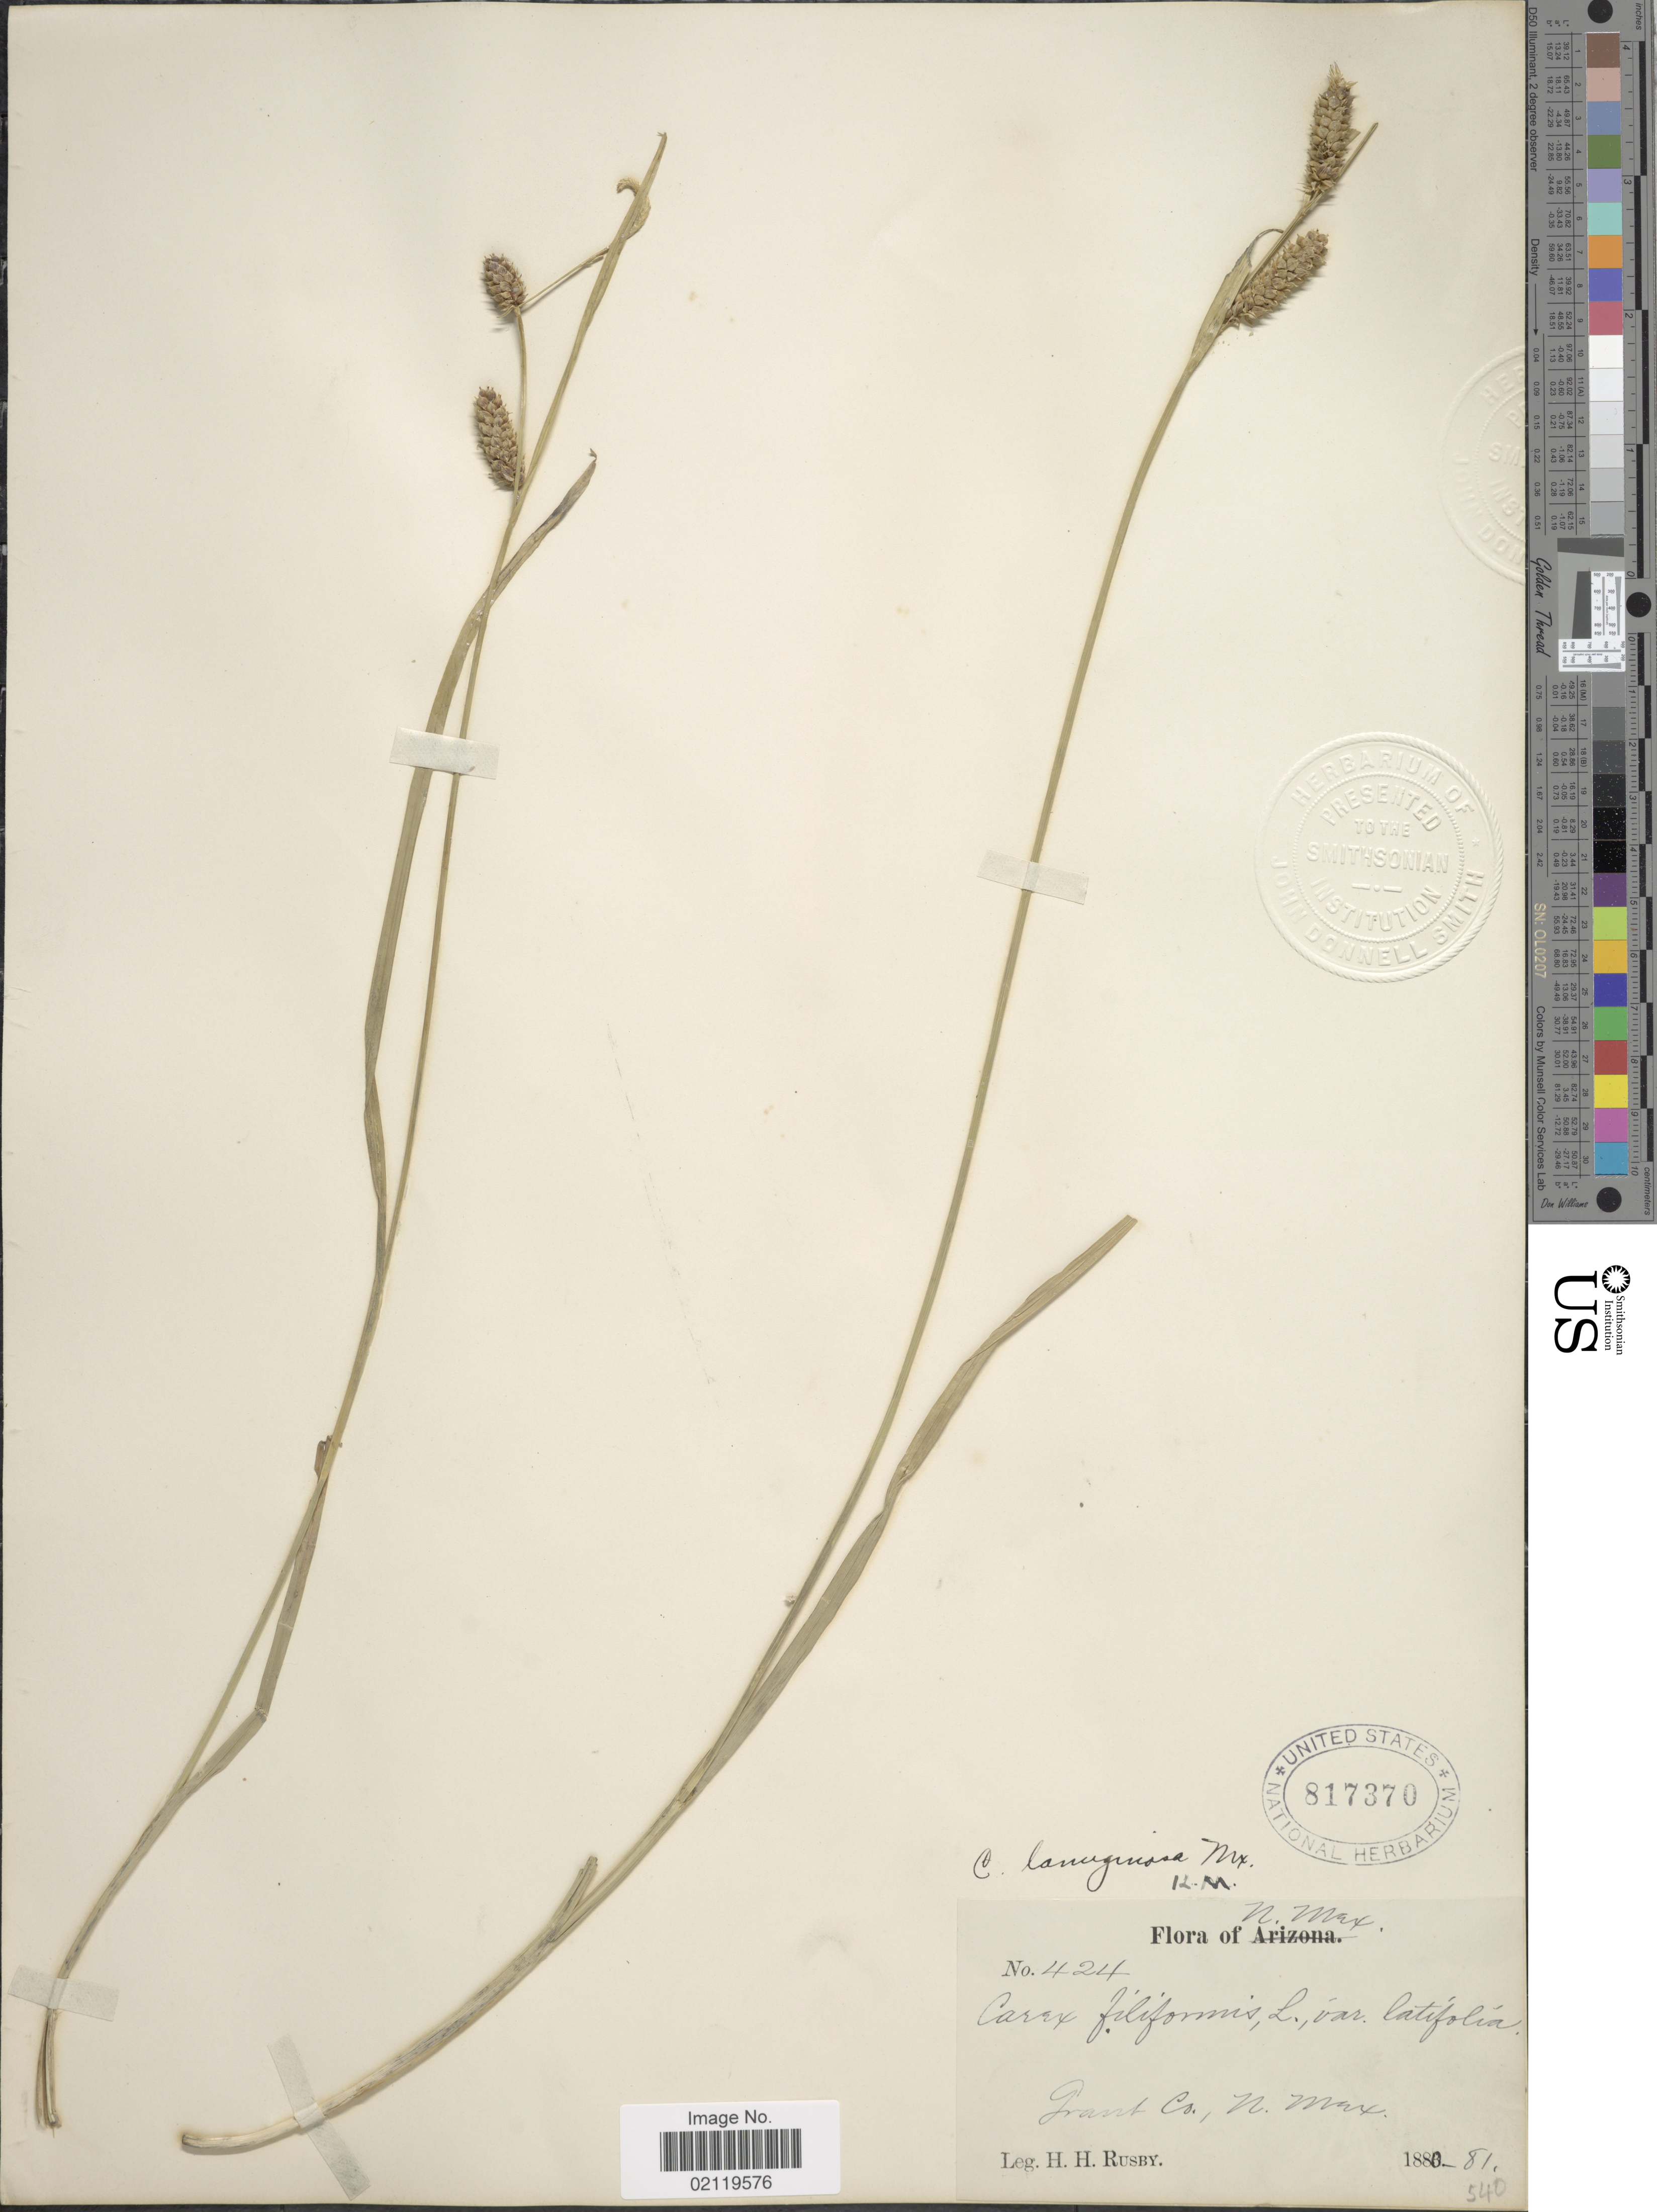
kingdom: Plantae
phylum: Tracheophyta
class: Liliopsida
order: Poales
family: Cyperaceae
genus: Carex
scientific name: Carex pellita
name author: Muhl. ex Willd.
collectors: H. H. Rusby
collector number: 424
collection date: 1880/1881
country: United States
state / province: New Mexico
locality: Grant Co.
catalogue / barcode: US 817370